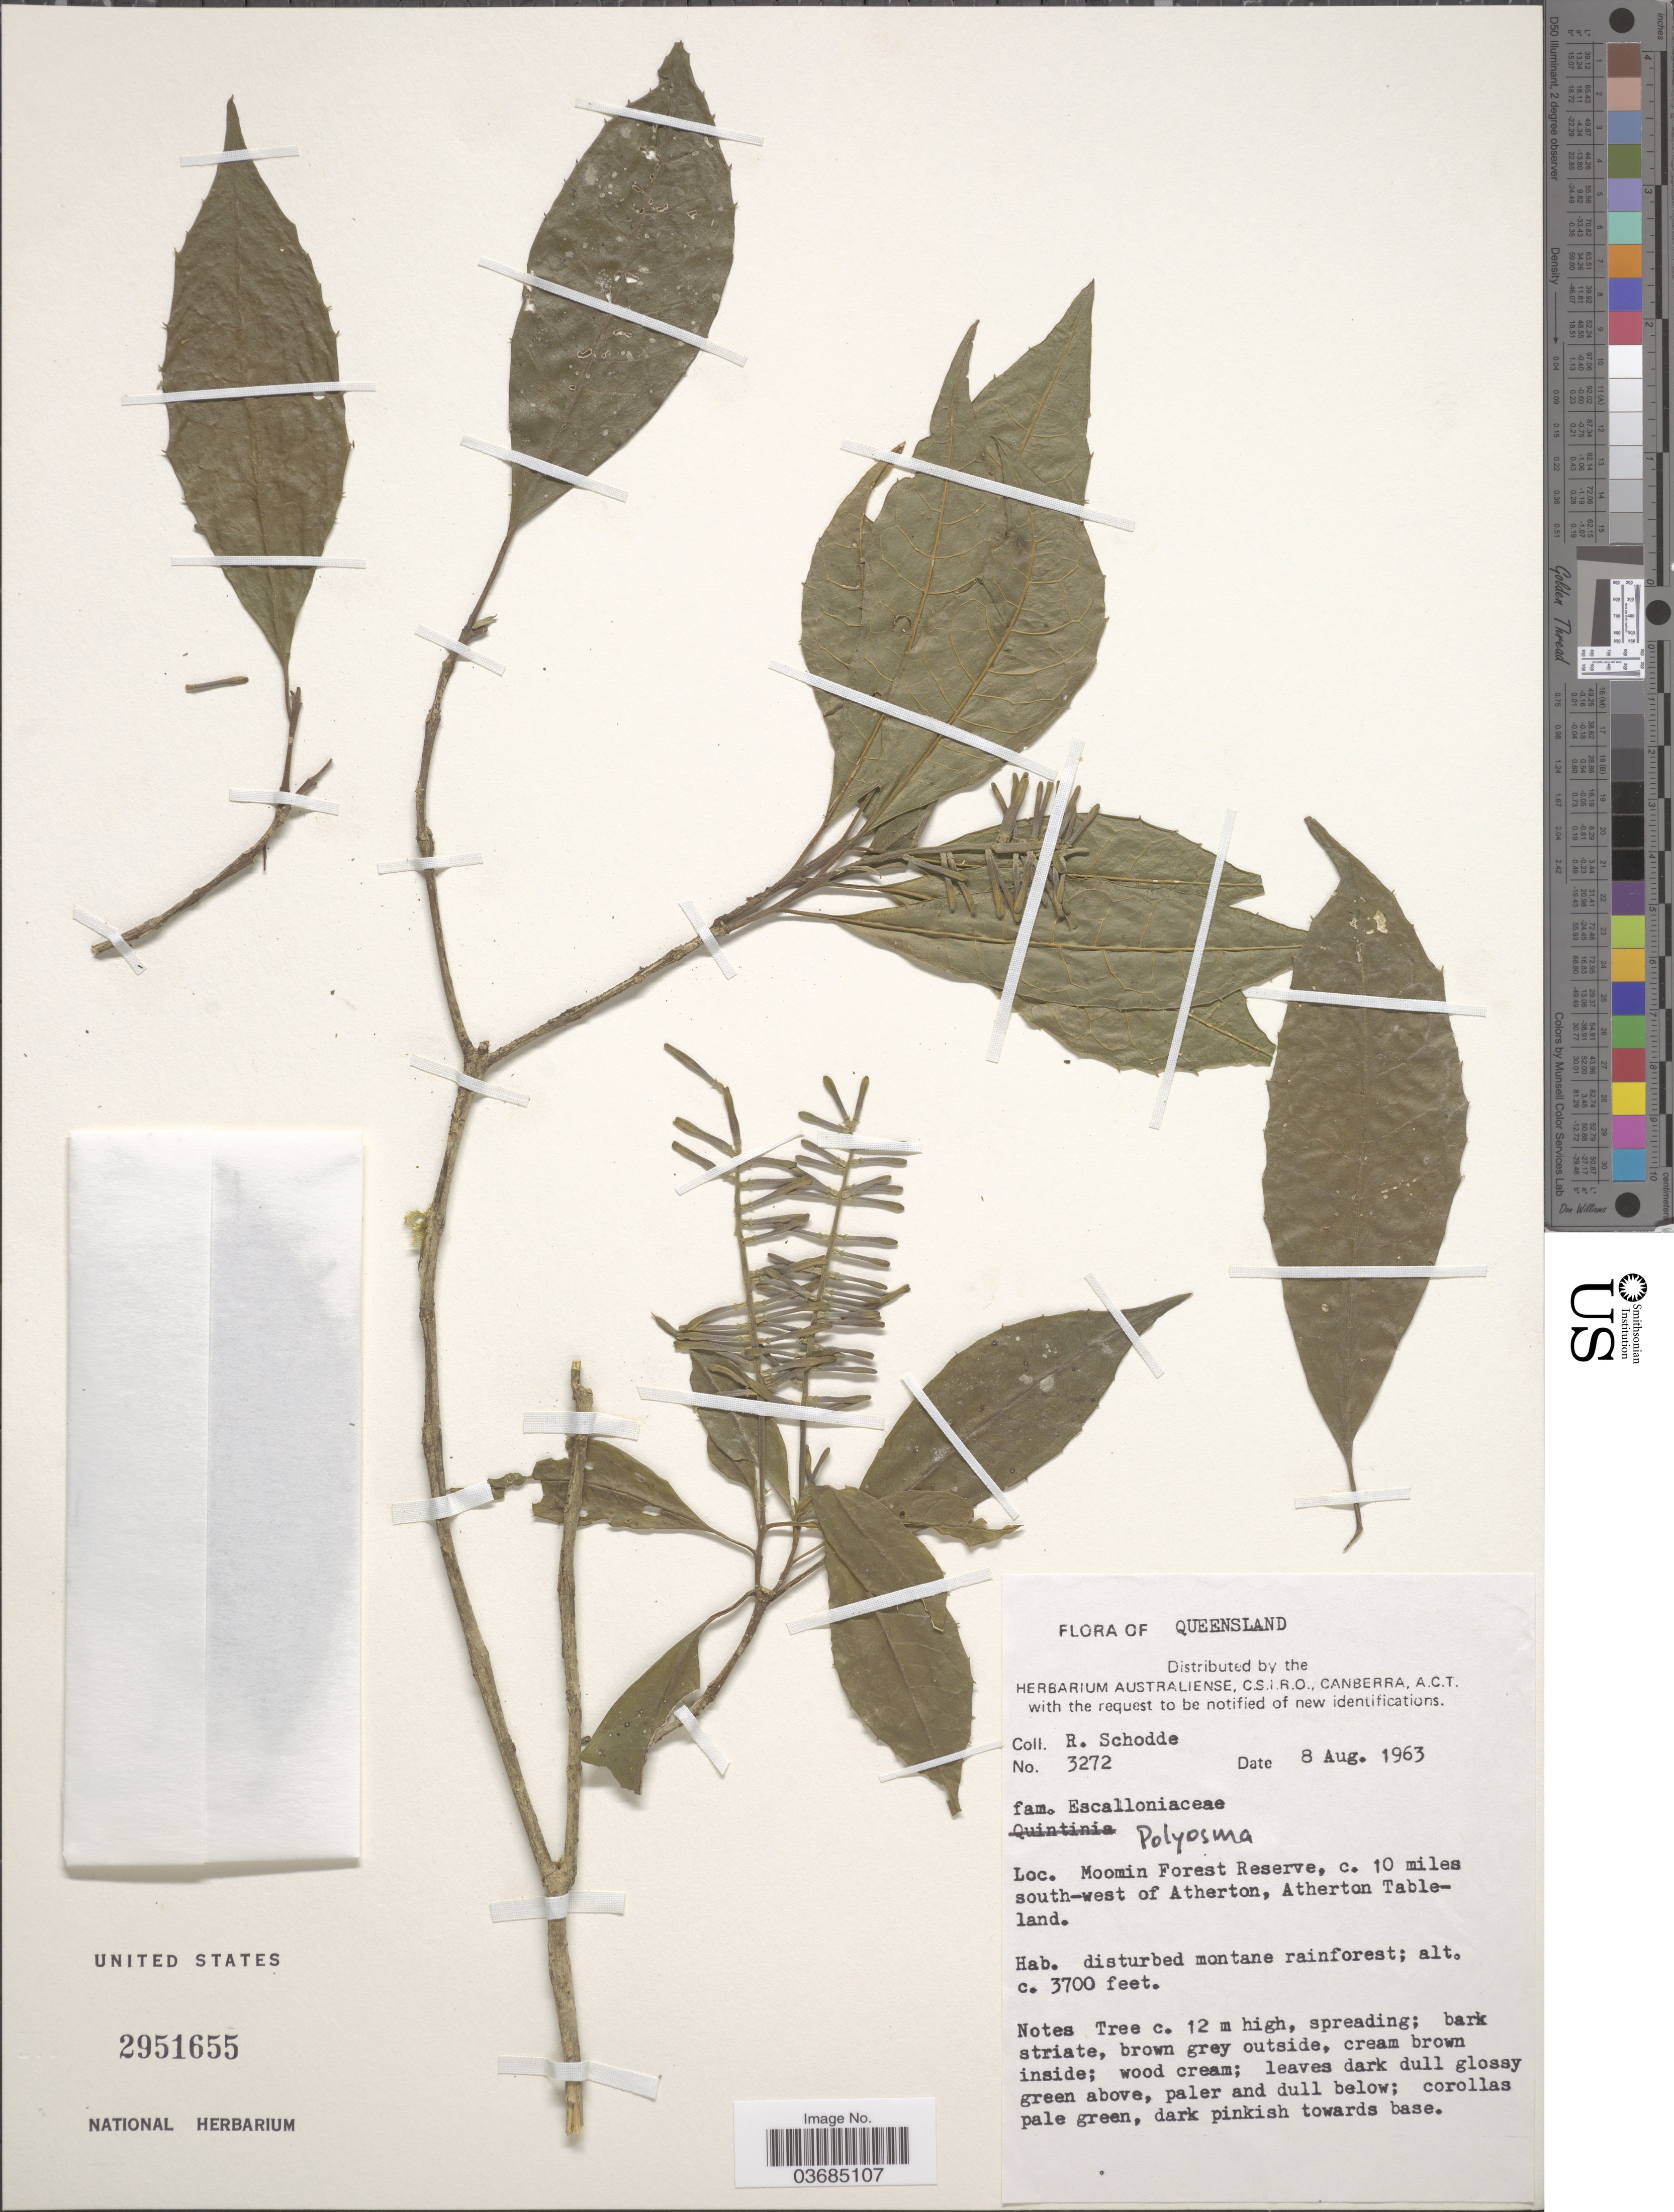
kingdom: Plantae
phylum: Tracheophyta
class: Magnoliopsida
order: Escalloniales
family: Escalloniaceae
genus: Polyosma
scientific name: Polyosma sp.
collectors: R. Schodde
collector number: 3272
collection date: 1963-08-08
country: Australia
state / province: Queensland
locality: Moomin Forest Reserve, c. 10 miles south-west of Atherton, Atherton Tableland.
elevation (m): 1128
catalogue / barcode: US 2951655